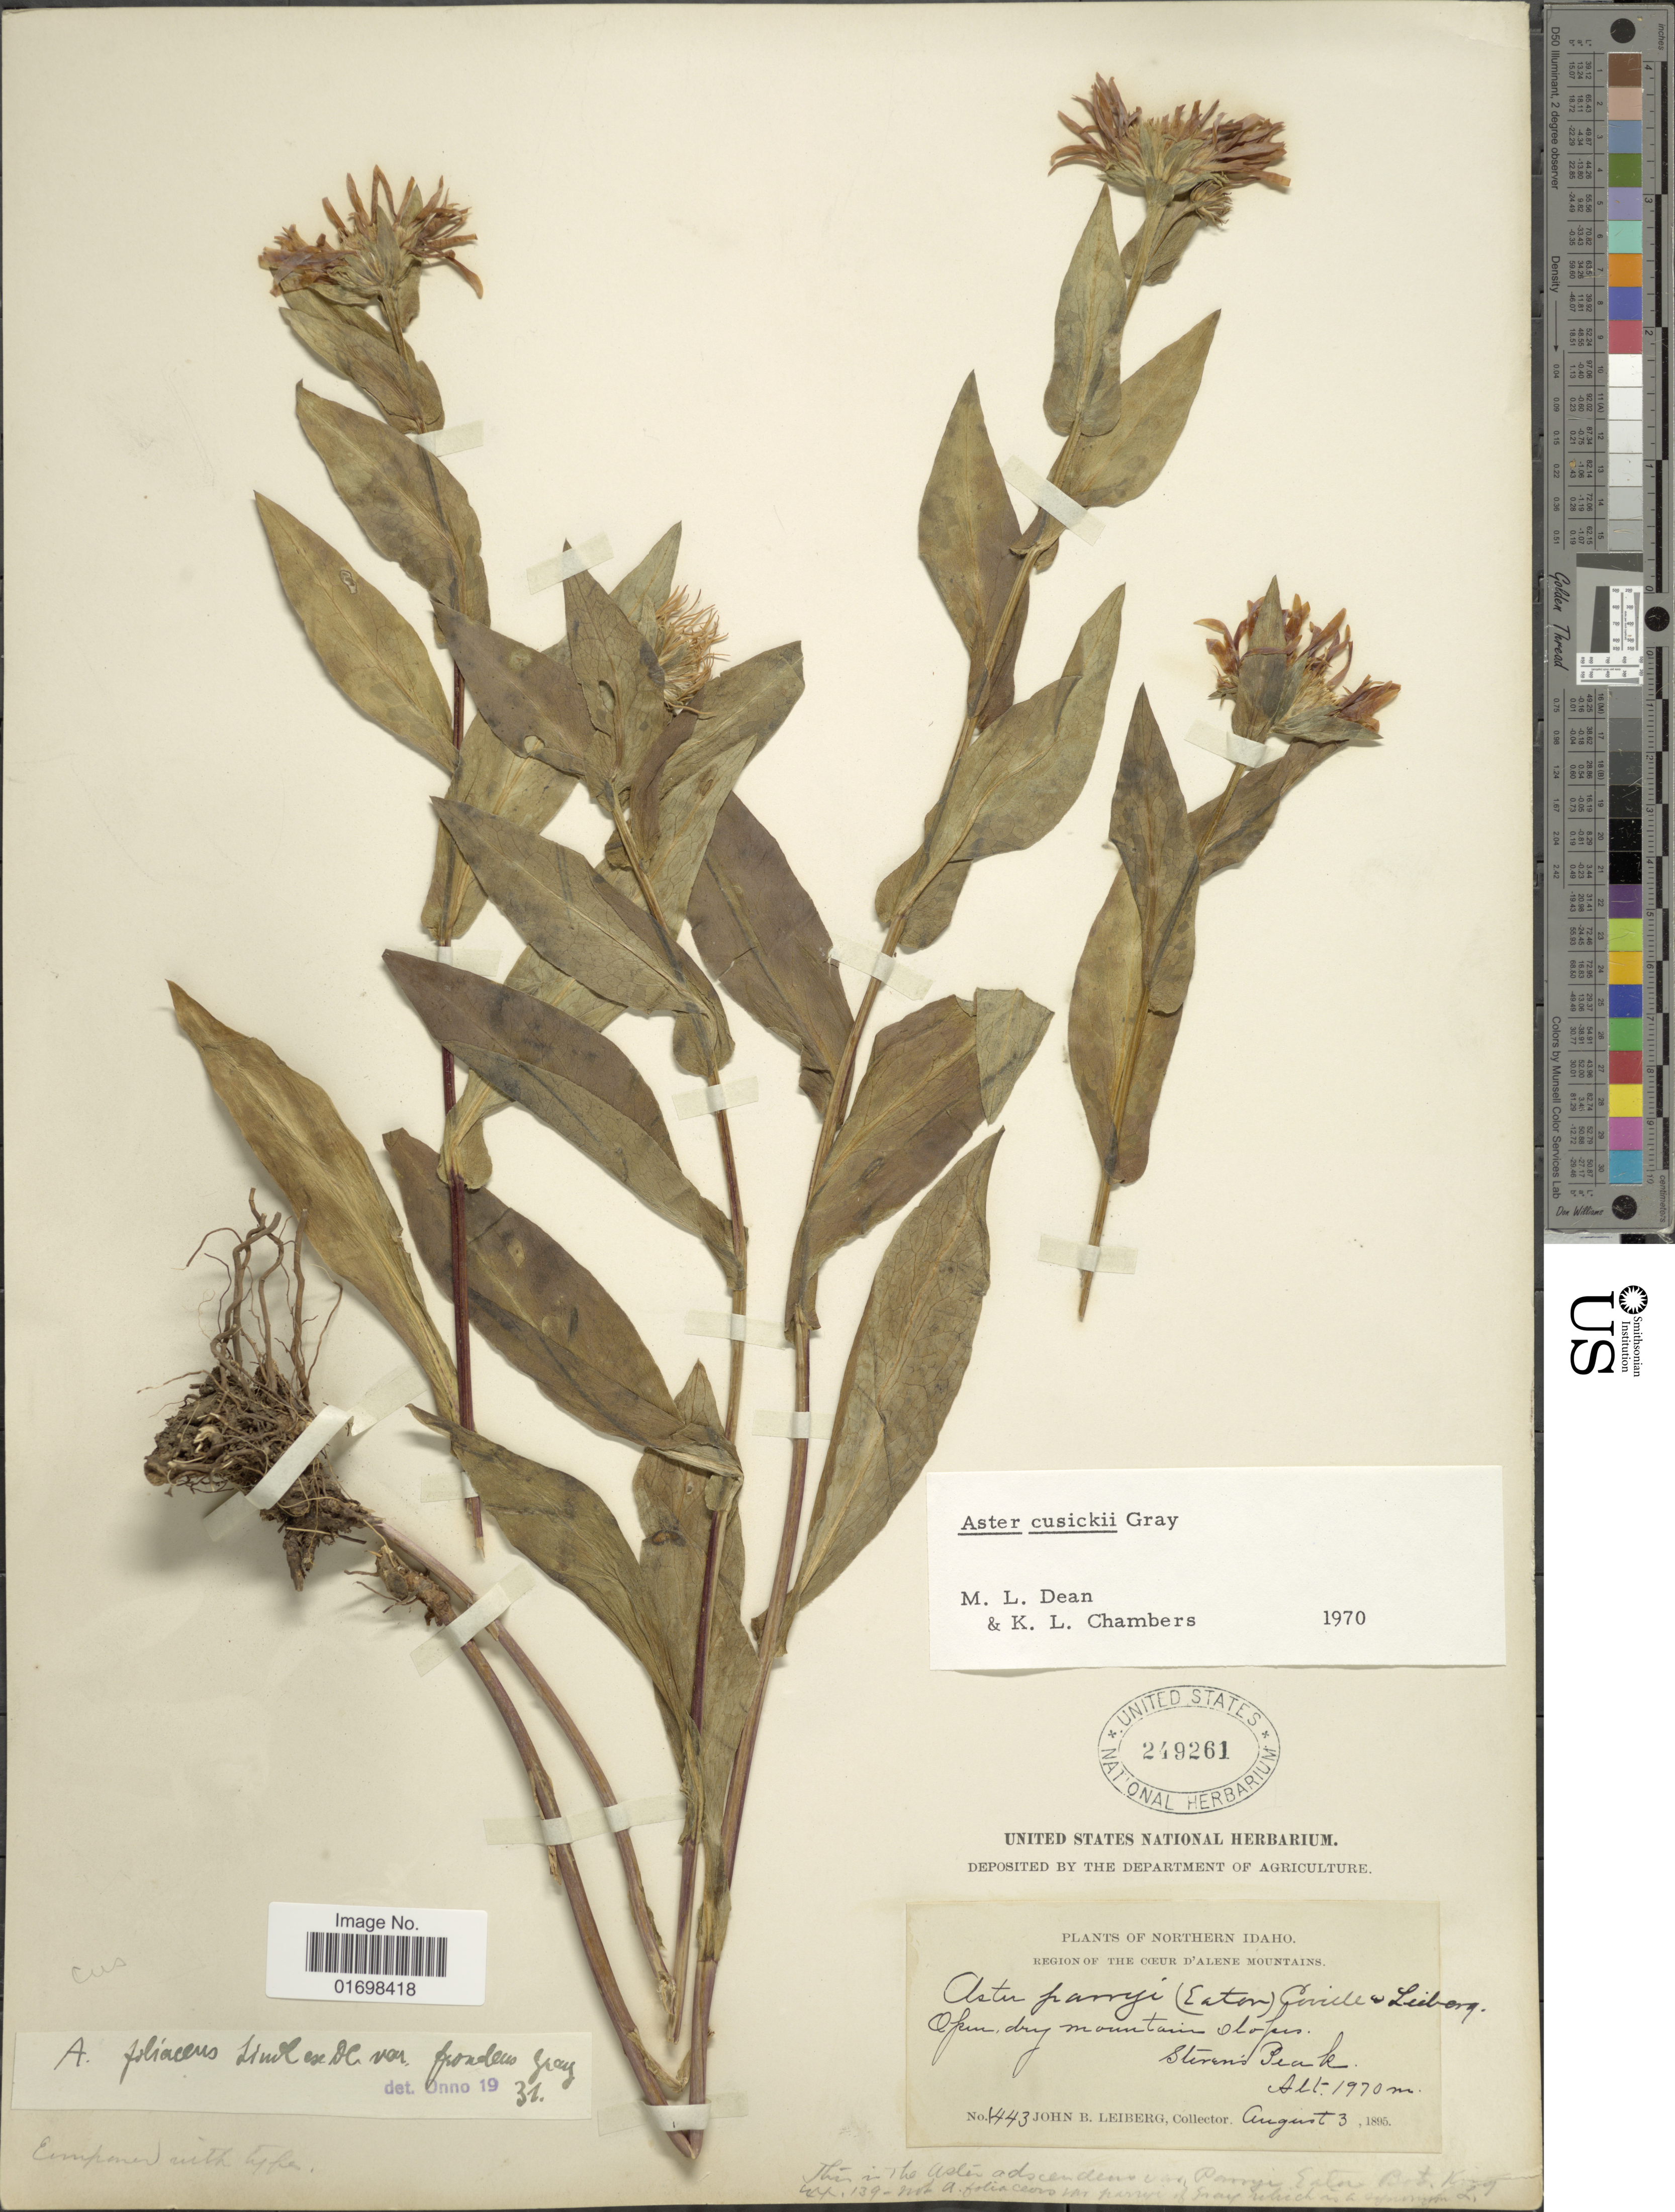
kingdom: Plantae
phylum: Tracheophyta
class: Magnoliopsida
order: Asterales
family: Asteraceae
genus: Symphyotrichum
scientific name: Symphyotrichum cusickii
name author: (A. Gray) G.L. Nesom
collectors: J. B. Leiberg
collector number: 1443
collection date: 1895-08-03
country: United States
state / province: Idaho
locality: Northern Idaho. Stevens Peak.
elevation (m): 1970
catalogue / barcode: US 249261